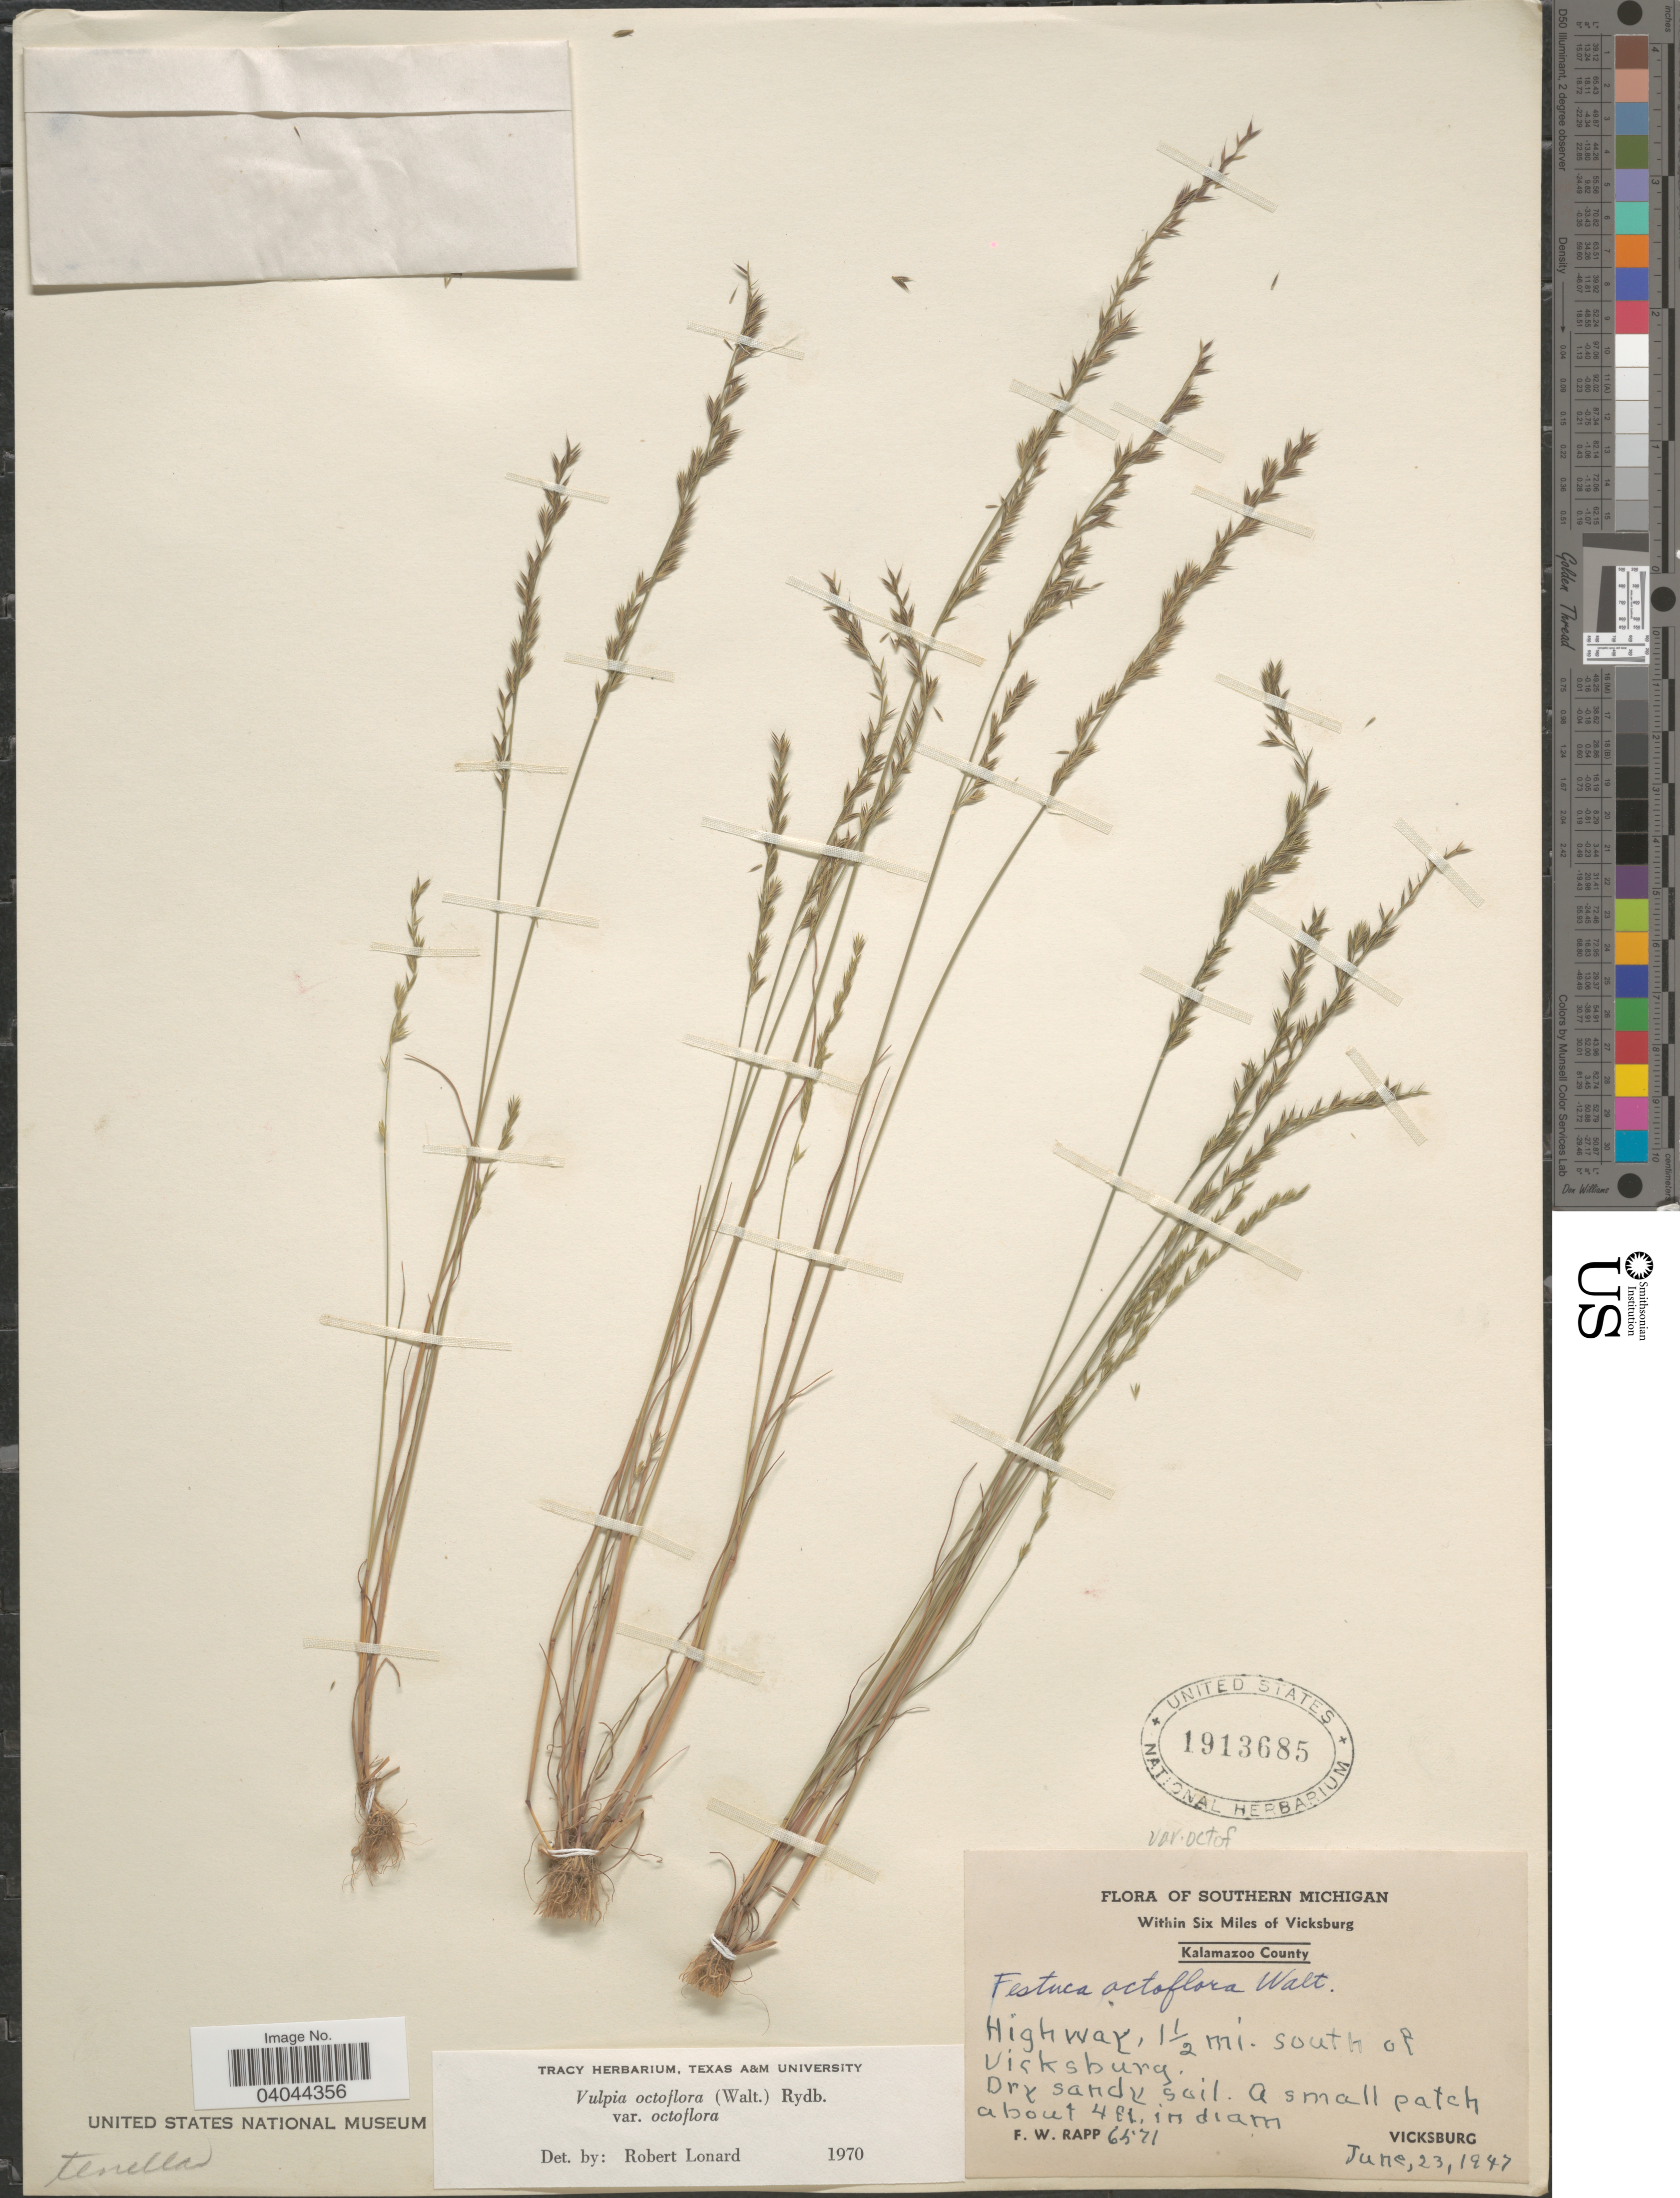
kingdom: Plantae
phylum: Tracheophyta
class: Liliopsida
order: Poales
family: Poaceae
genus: Festuca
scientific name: Festuca octoflora var. octoflora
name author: Walter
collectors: F. Rapp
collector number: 6571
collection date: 1947-06-23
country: United States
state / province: Michigan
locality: Southern Michigan. Within Six Miles of Vicksburg. Kalamazoo County. Highway, 1½ mi. South of Vicksburg. Vicksburg.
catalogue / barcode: US 1913685